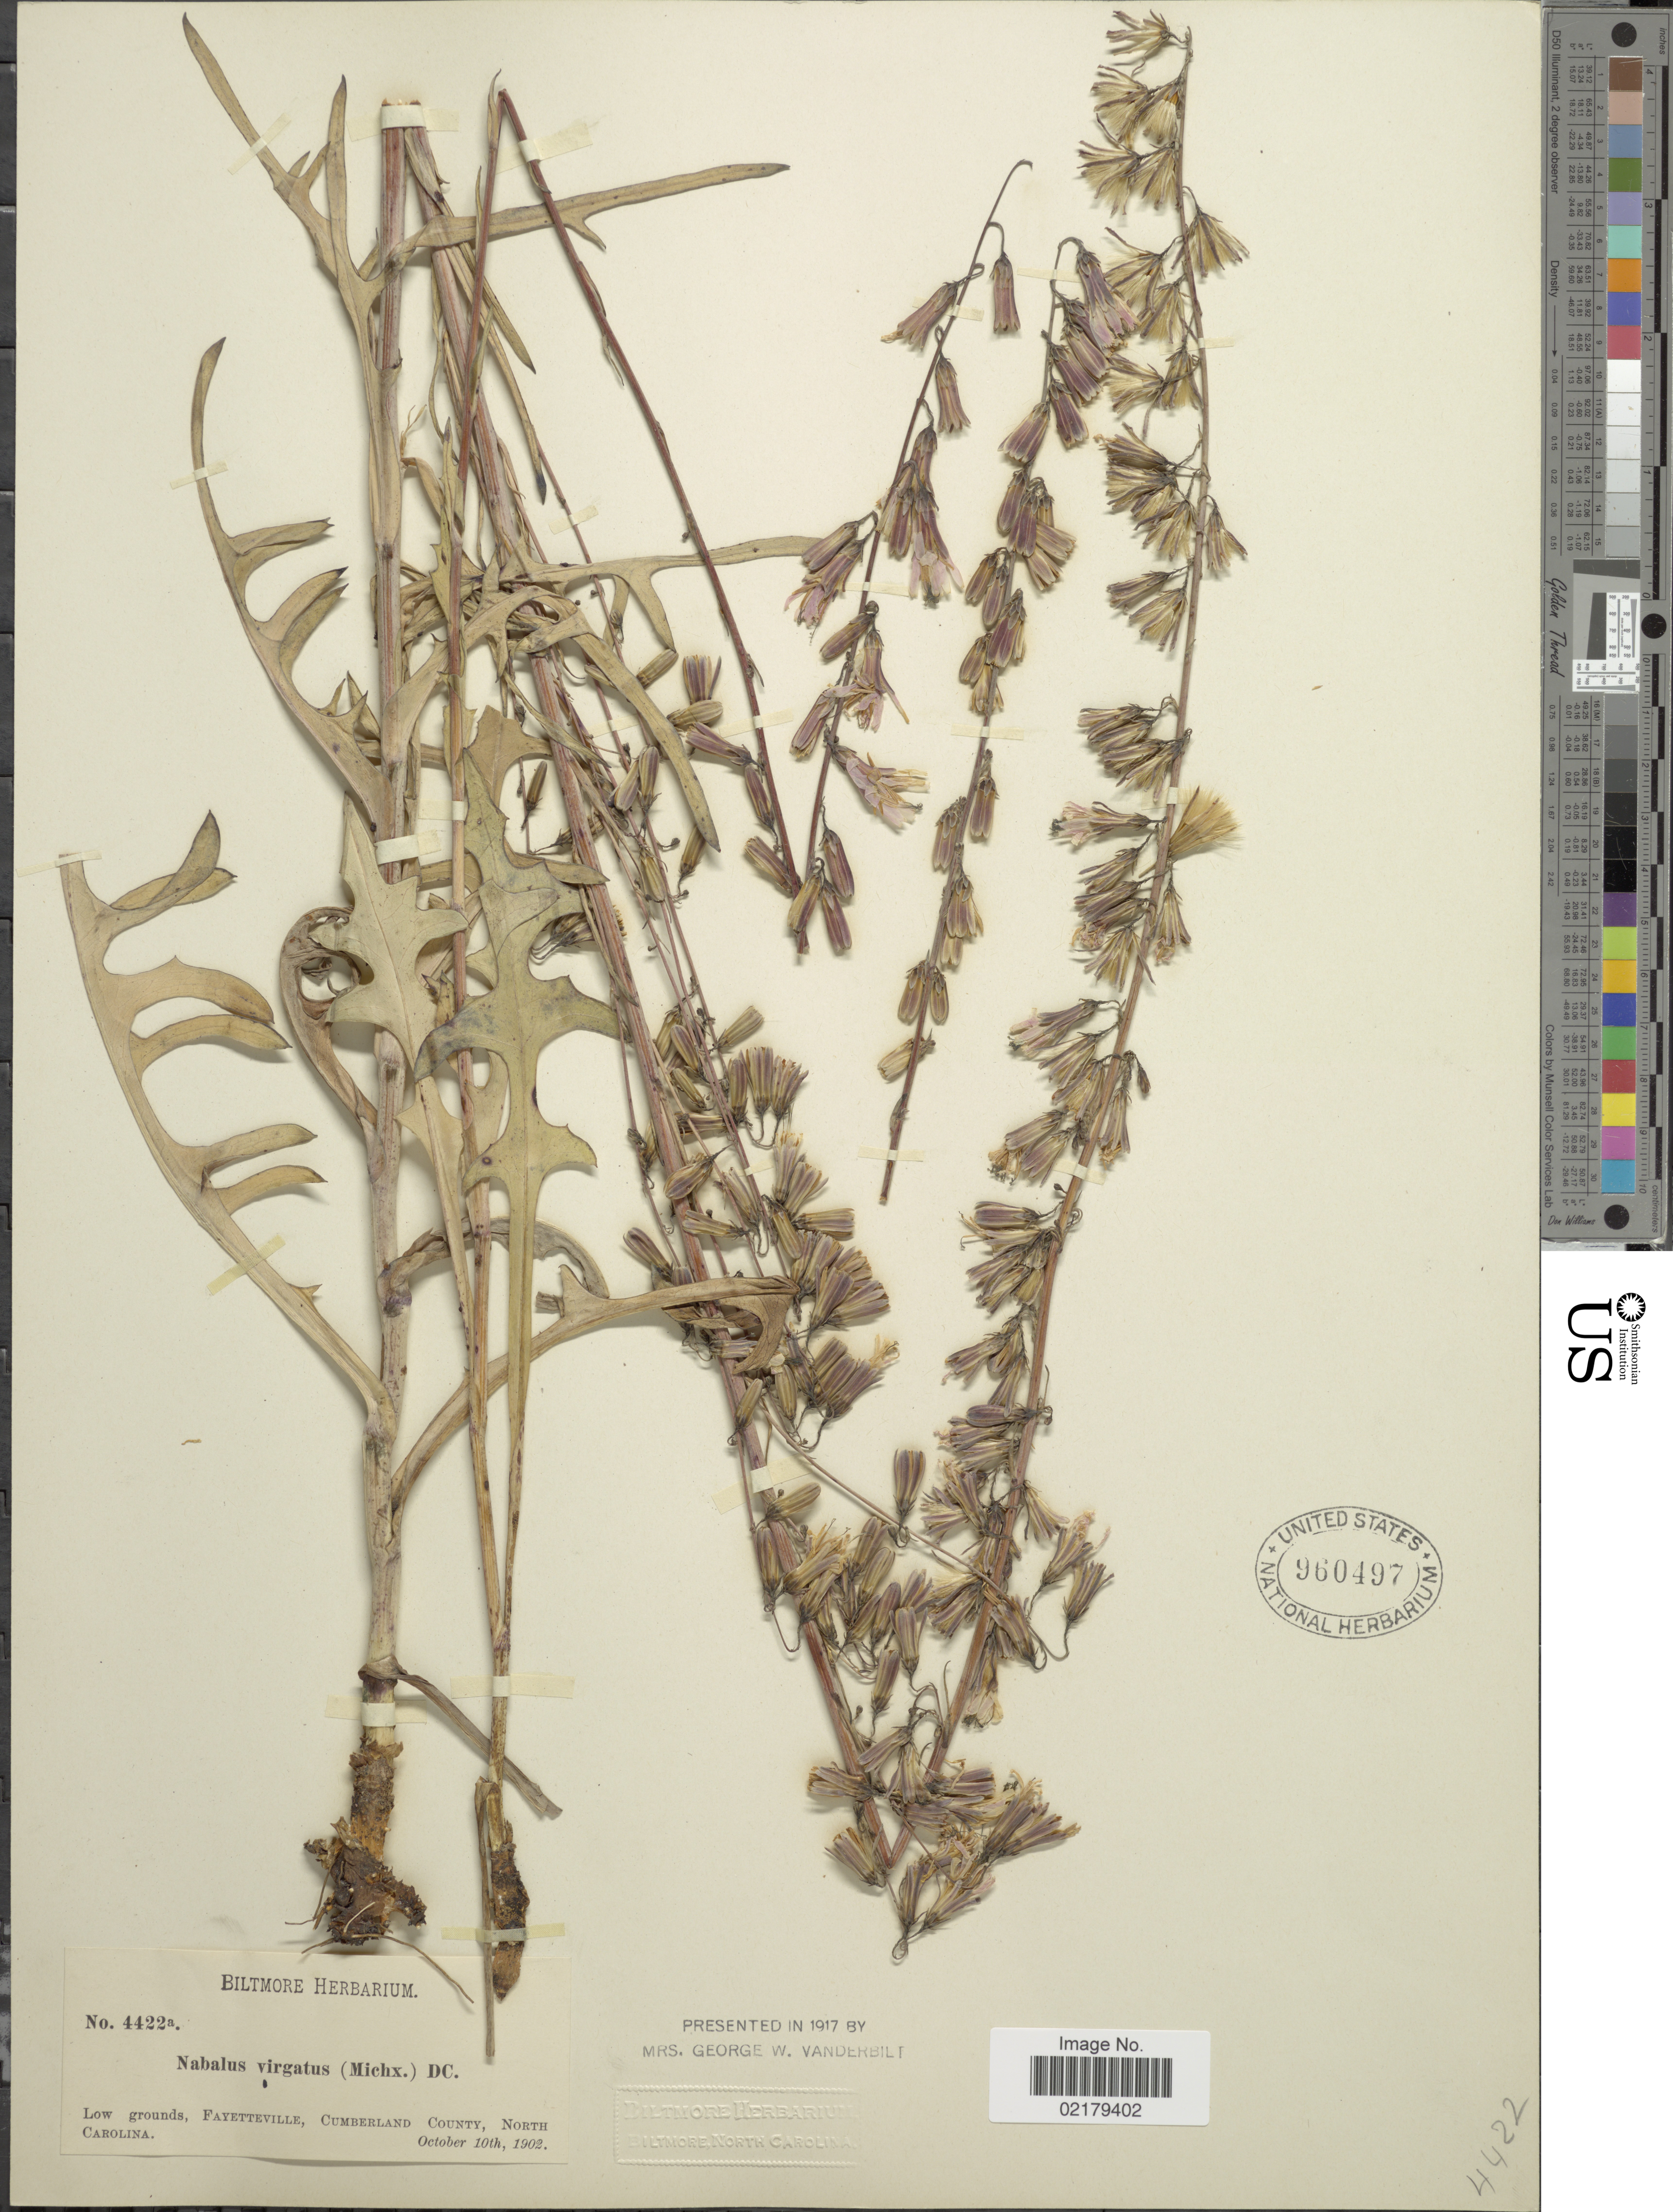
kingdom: Plantae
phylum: Tracheophyta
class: Magnoliopsida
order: Asterales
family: Asteraceae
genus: Prenanthes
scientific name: Prenanthes autumnalis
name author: Walter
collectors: ex herb. Biltmore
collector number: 4422a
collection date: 1902-10-10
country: United States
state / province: North Carolina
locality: Low grounds, Fayetteville, Cumberland County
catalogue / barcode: US 960497